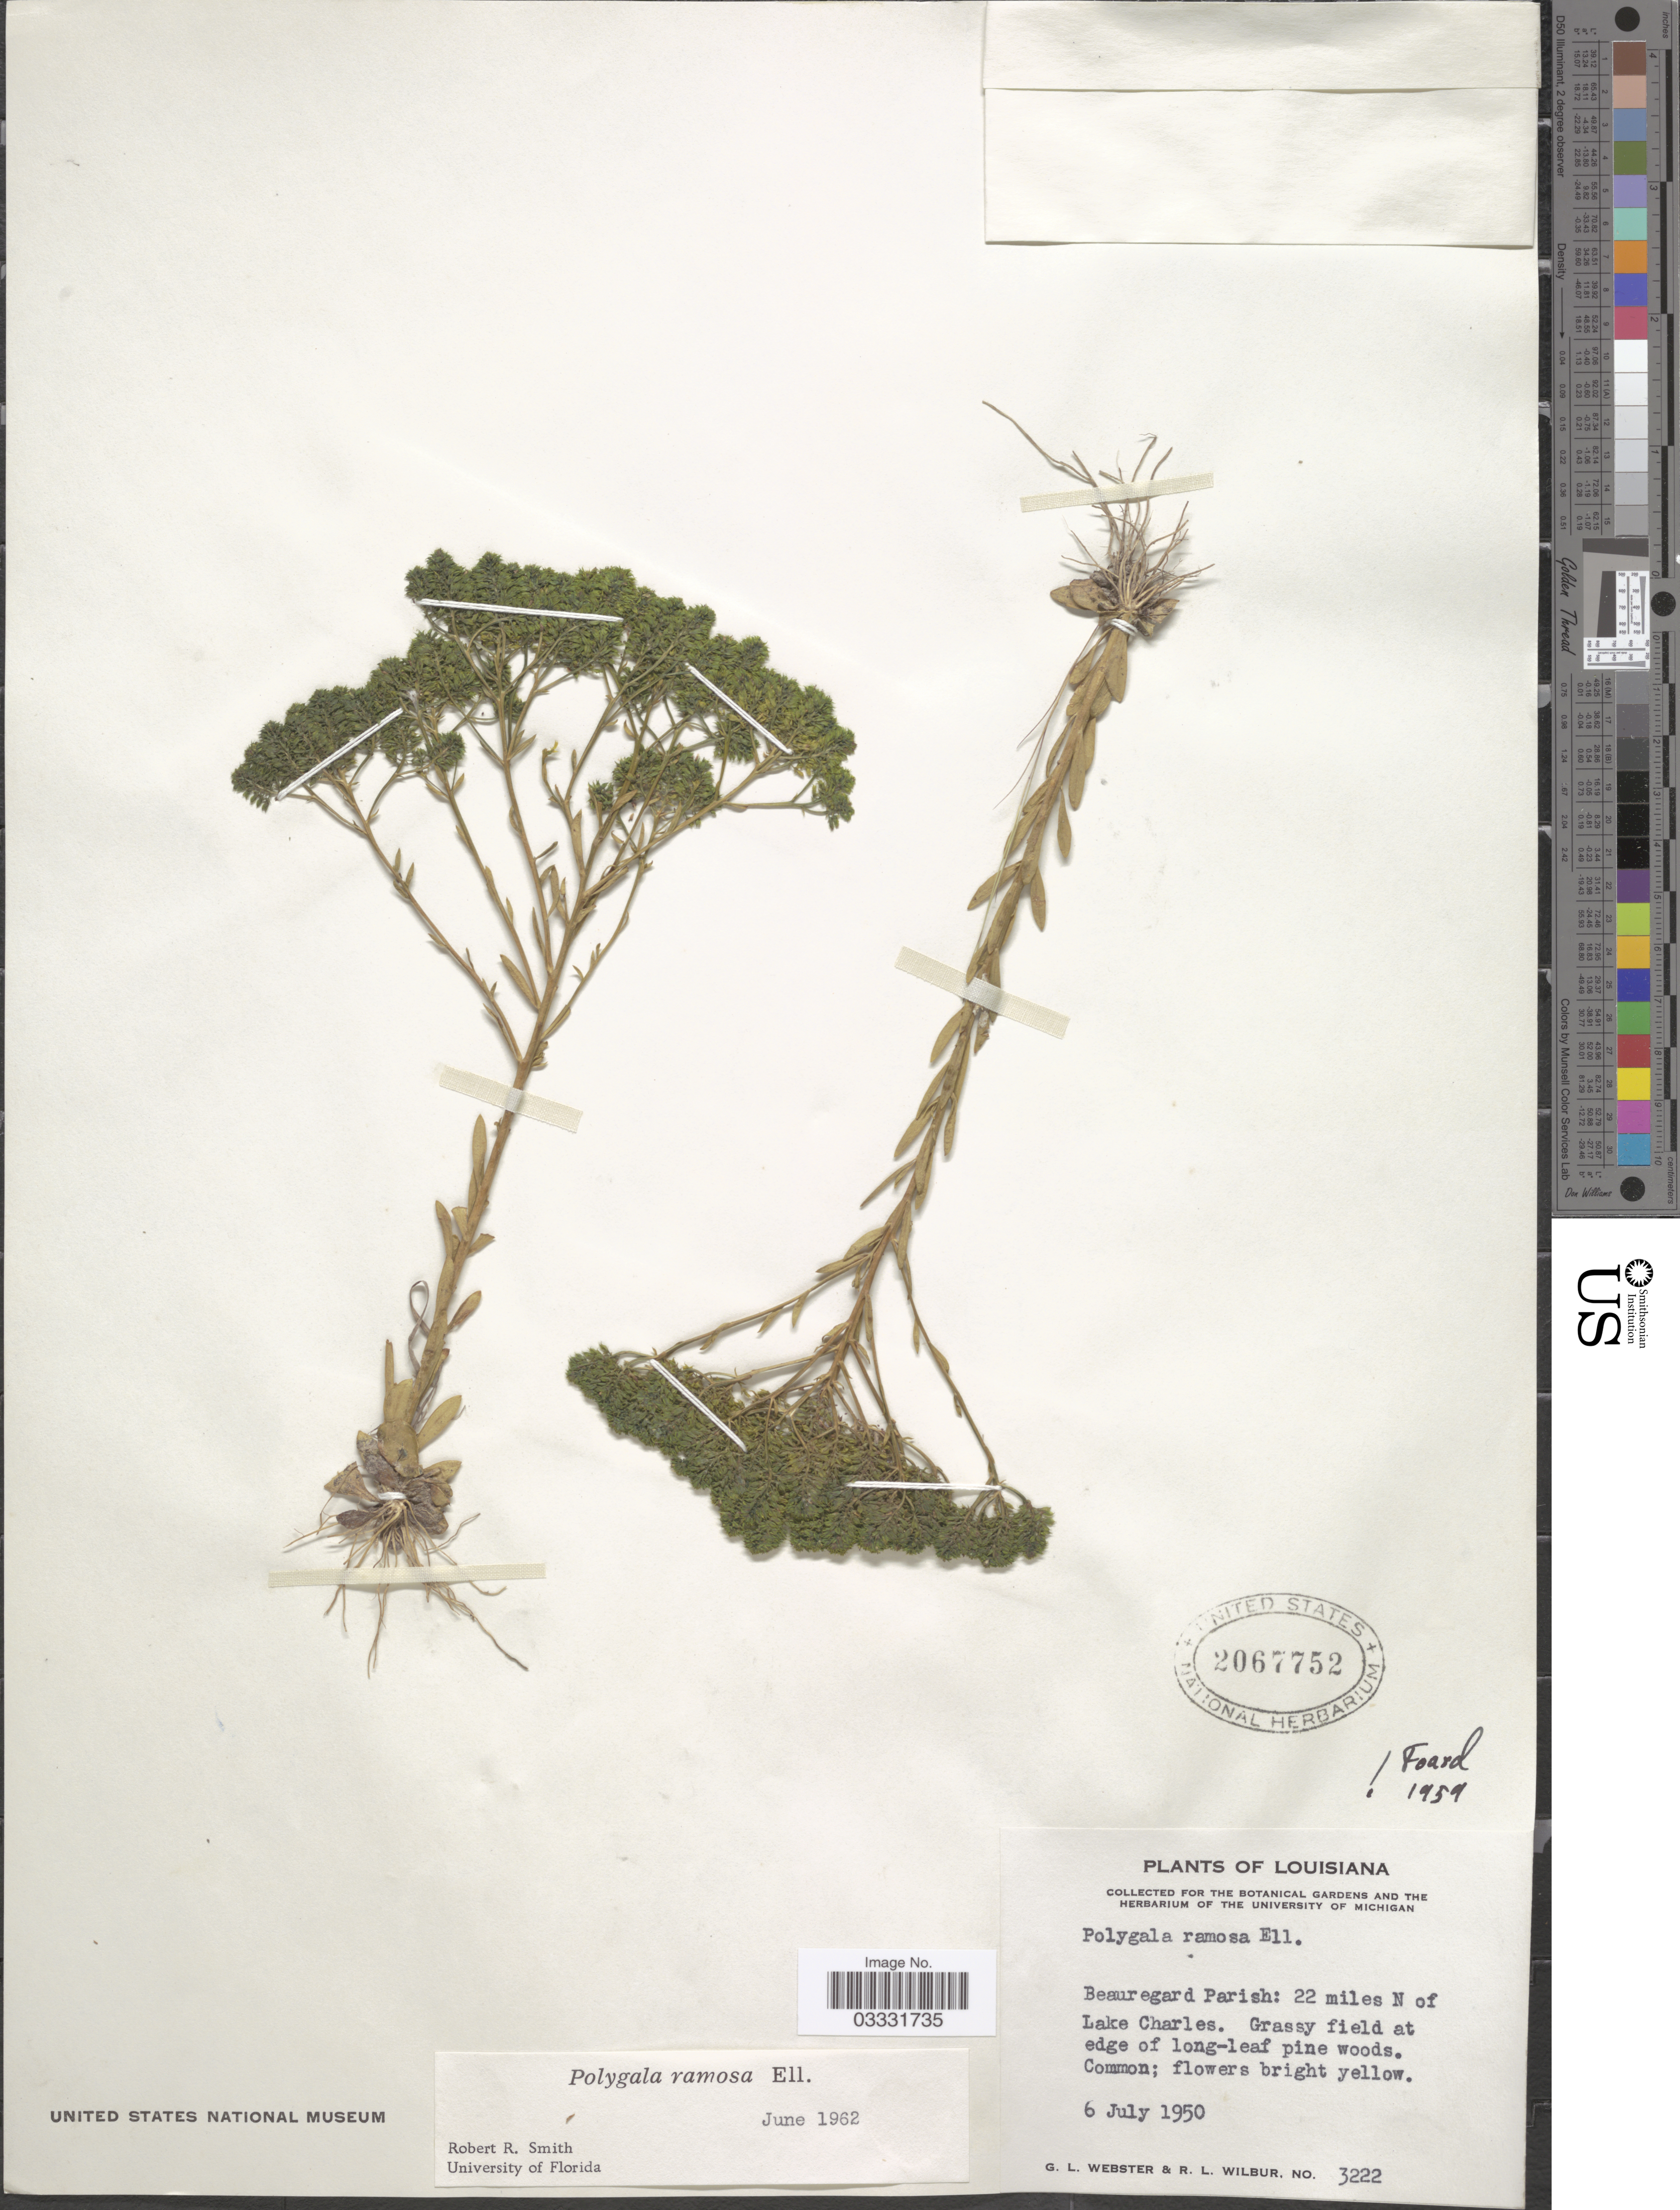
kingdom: Plantae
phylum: Tracheophyta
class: Magnoliopsida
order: Fabales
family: Polygalaceae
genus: Polygala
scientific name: Polygala ramosa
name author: Elliott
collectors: G. L. Webster & R. L. Wilbur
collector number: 3222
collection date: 1950-07-06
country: United States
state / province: Louisiana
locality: Beauregard Parish: 22 miles N of Lake Charles.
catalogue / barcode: US 2067752